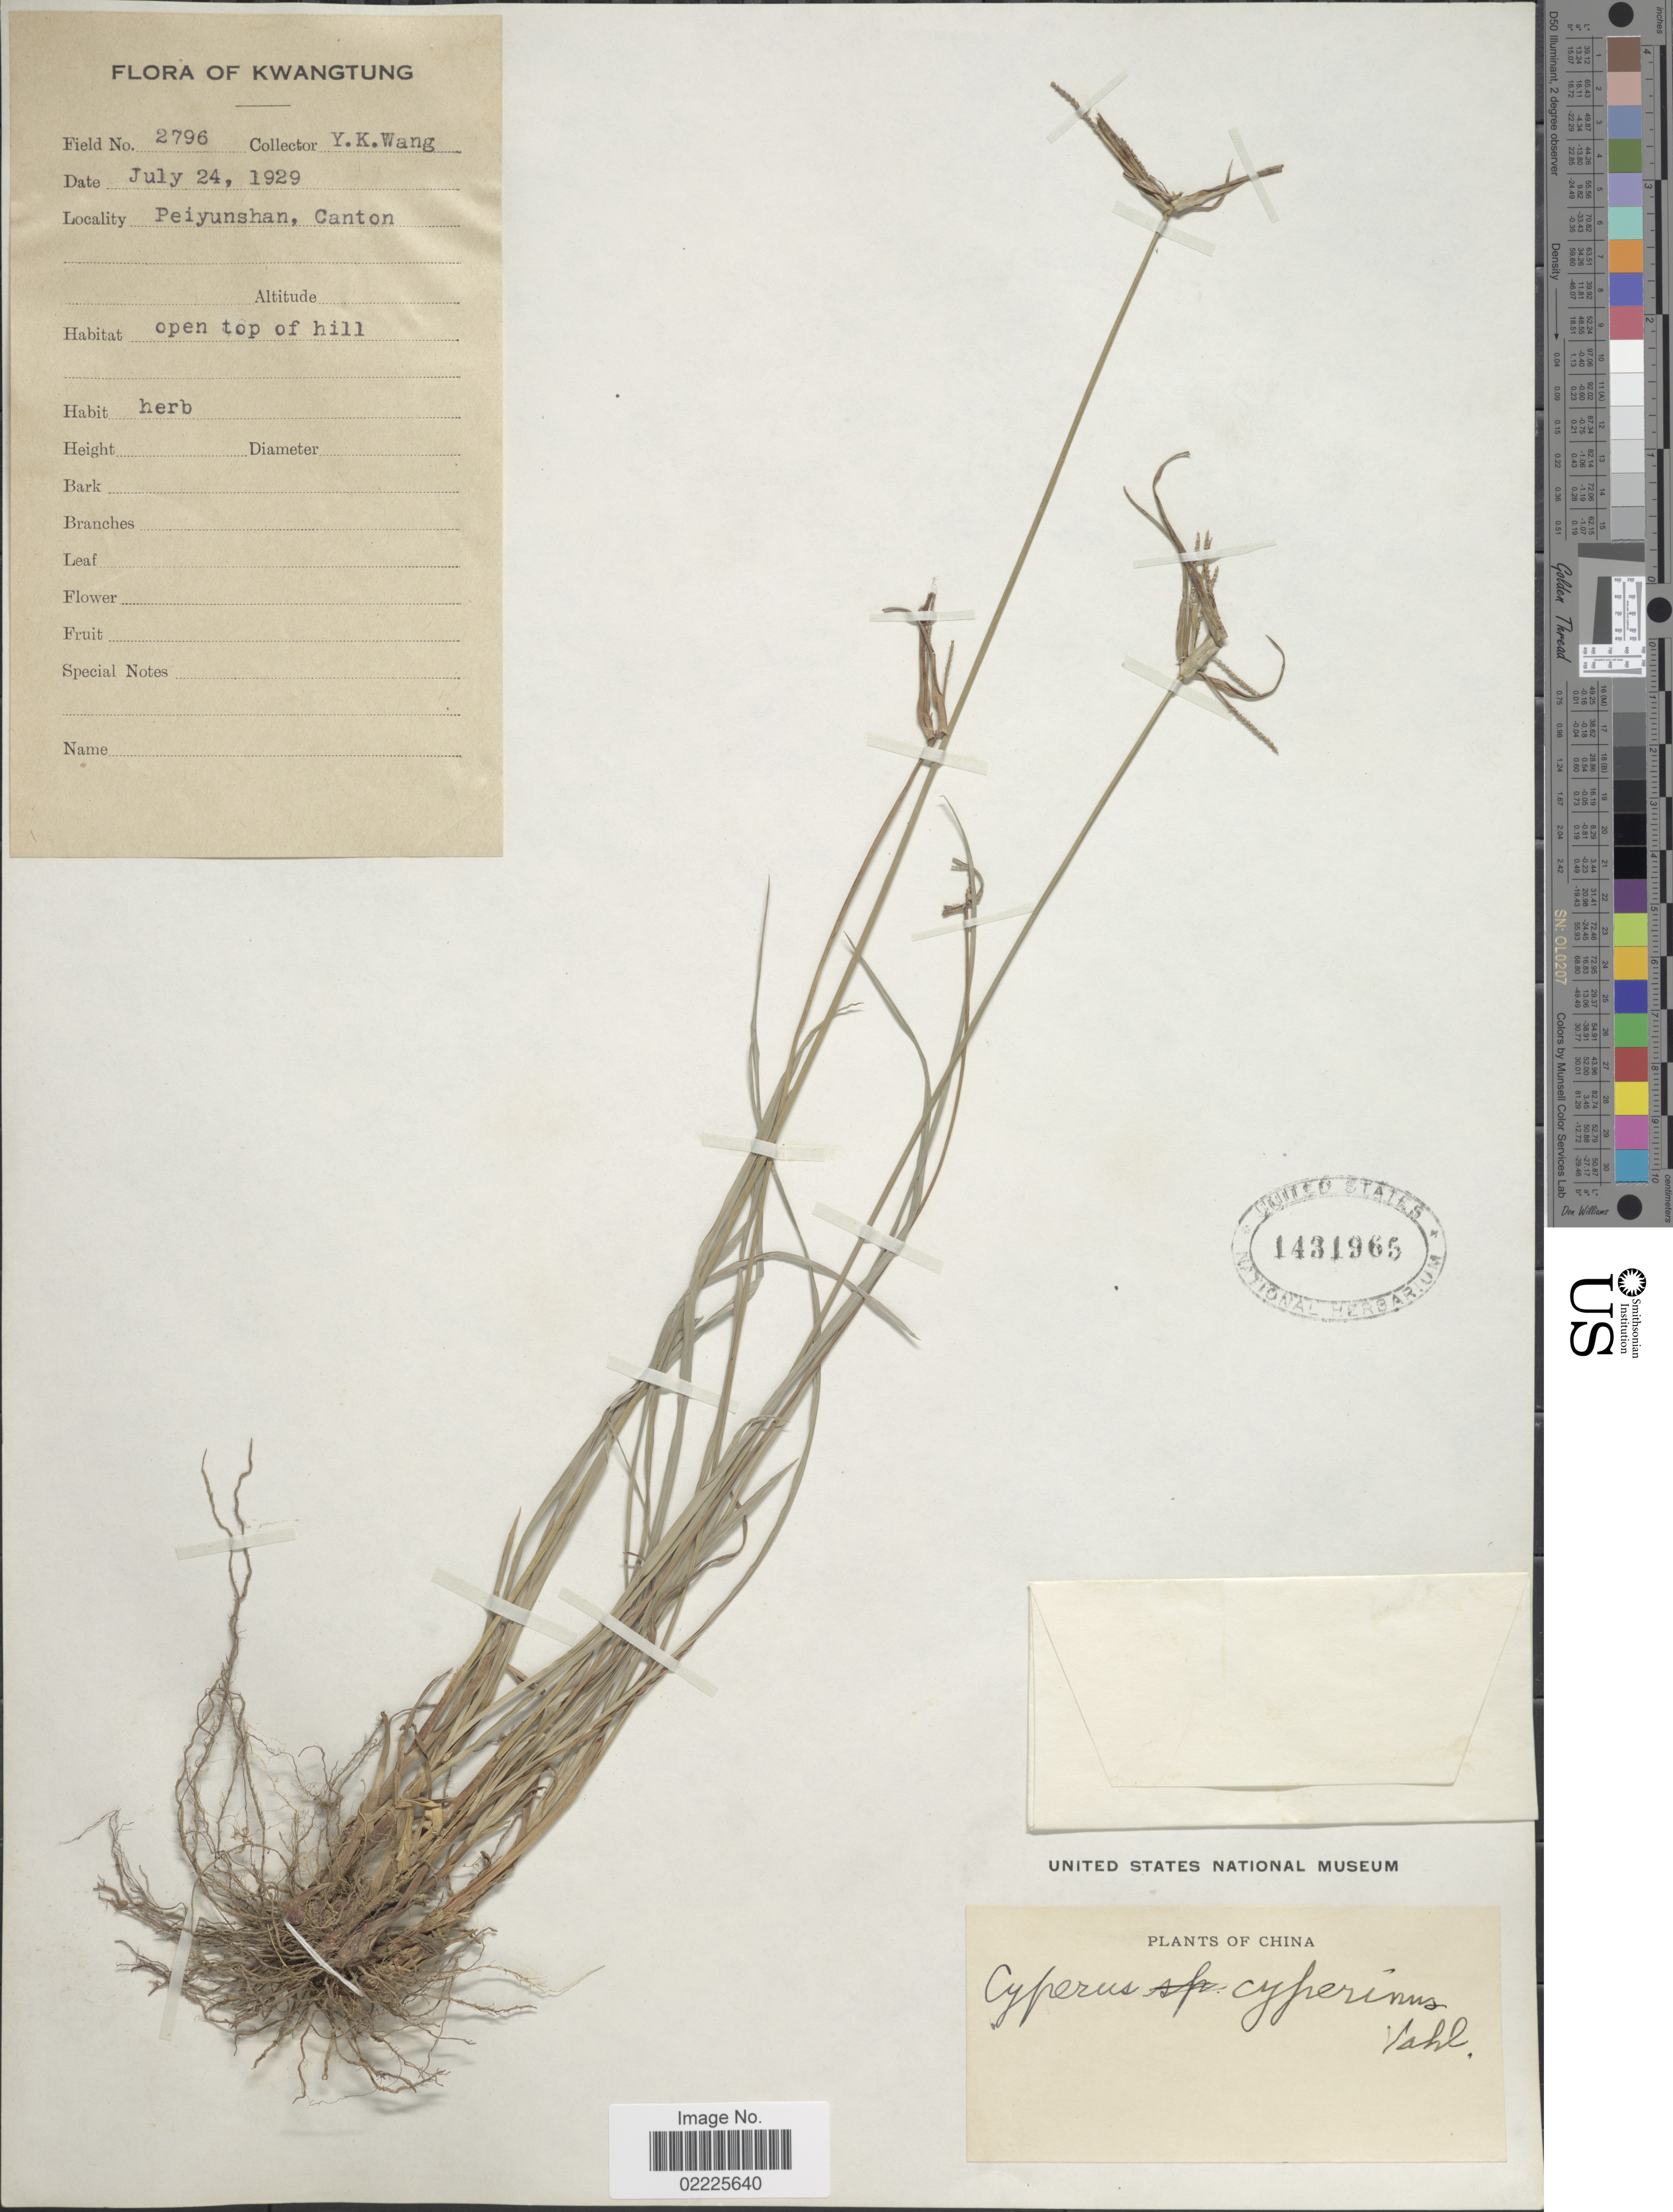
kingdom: Plantae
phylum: Tracheophyta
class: Liliopsida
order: Poales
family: Cyperaceae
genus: Cyperus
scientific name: Cyperus cyperinus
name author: (Retz.) Valck. Sur.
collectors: Y. Wang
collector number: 2796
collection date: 1929-07-24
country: China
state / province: Guangdong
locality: Kwangtung, Peiyunshan, Canton, open top of hill.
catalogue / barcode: US 1431965